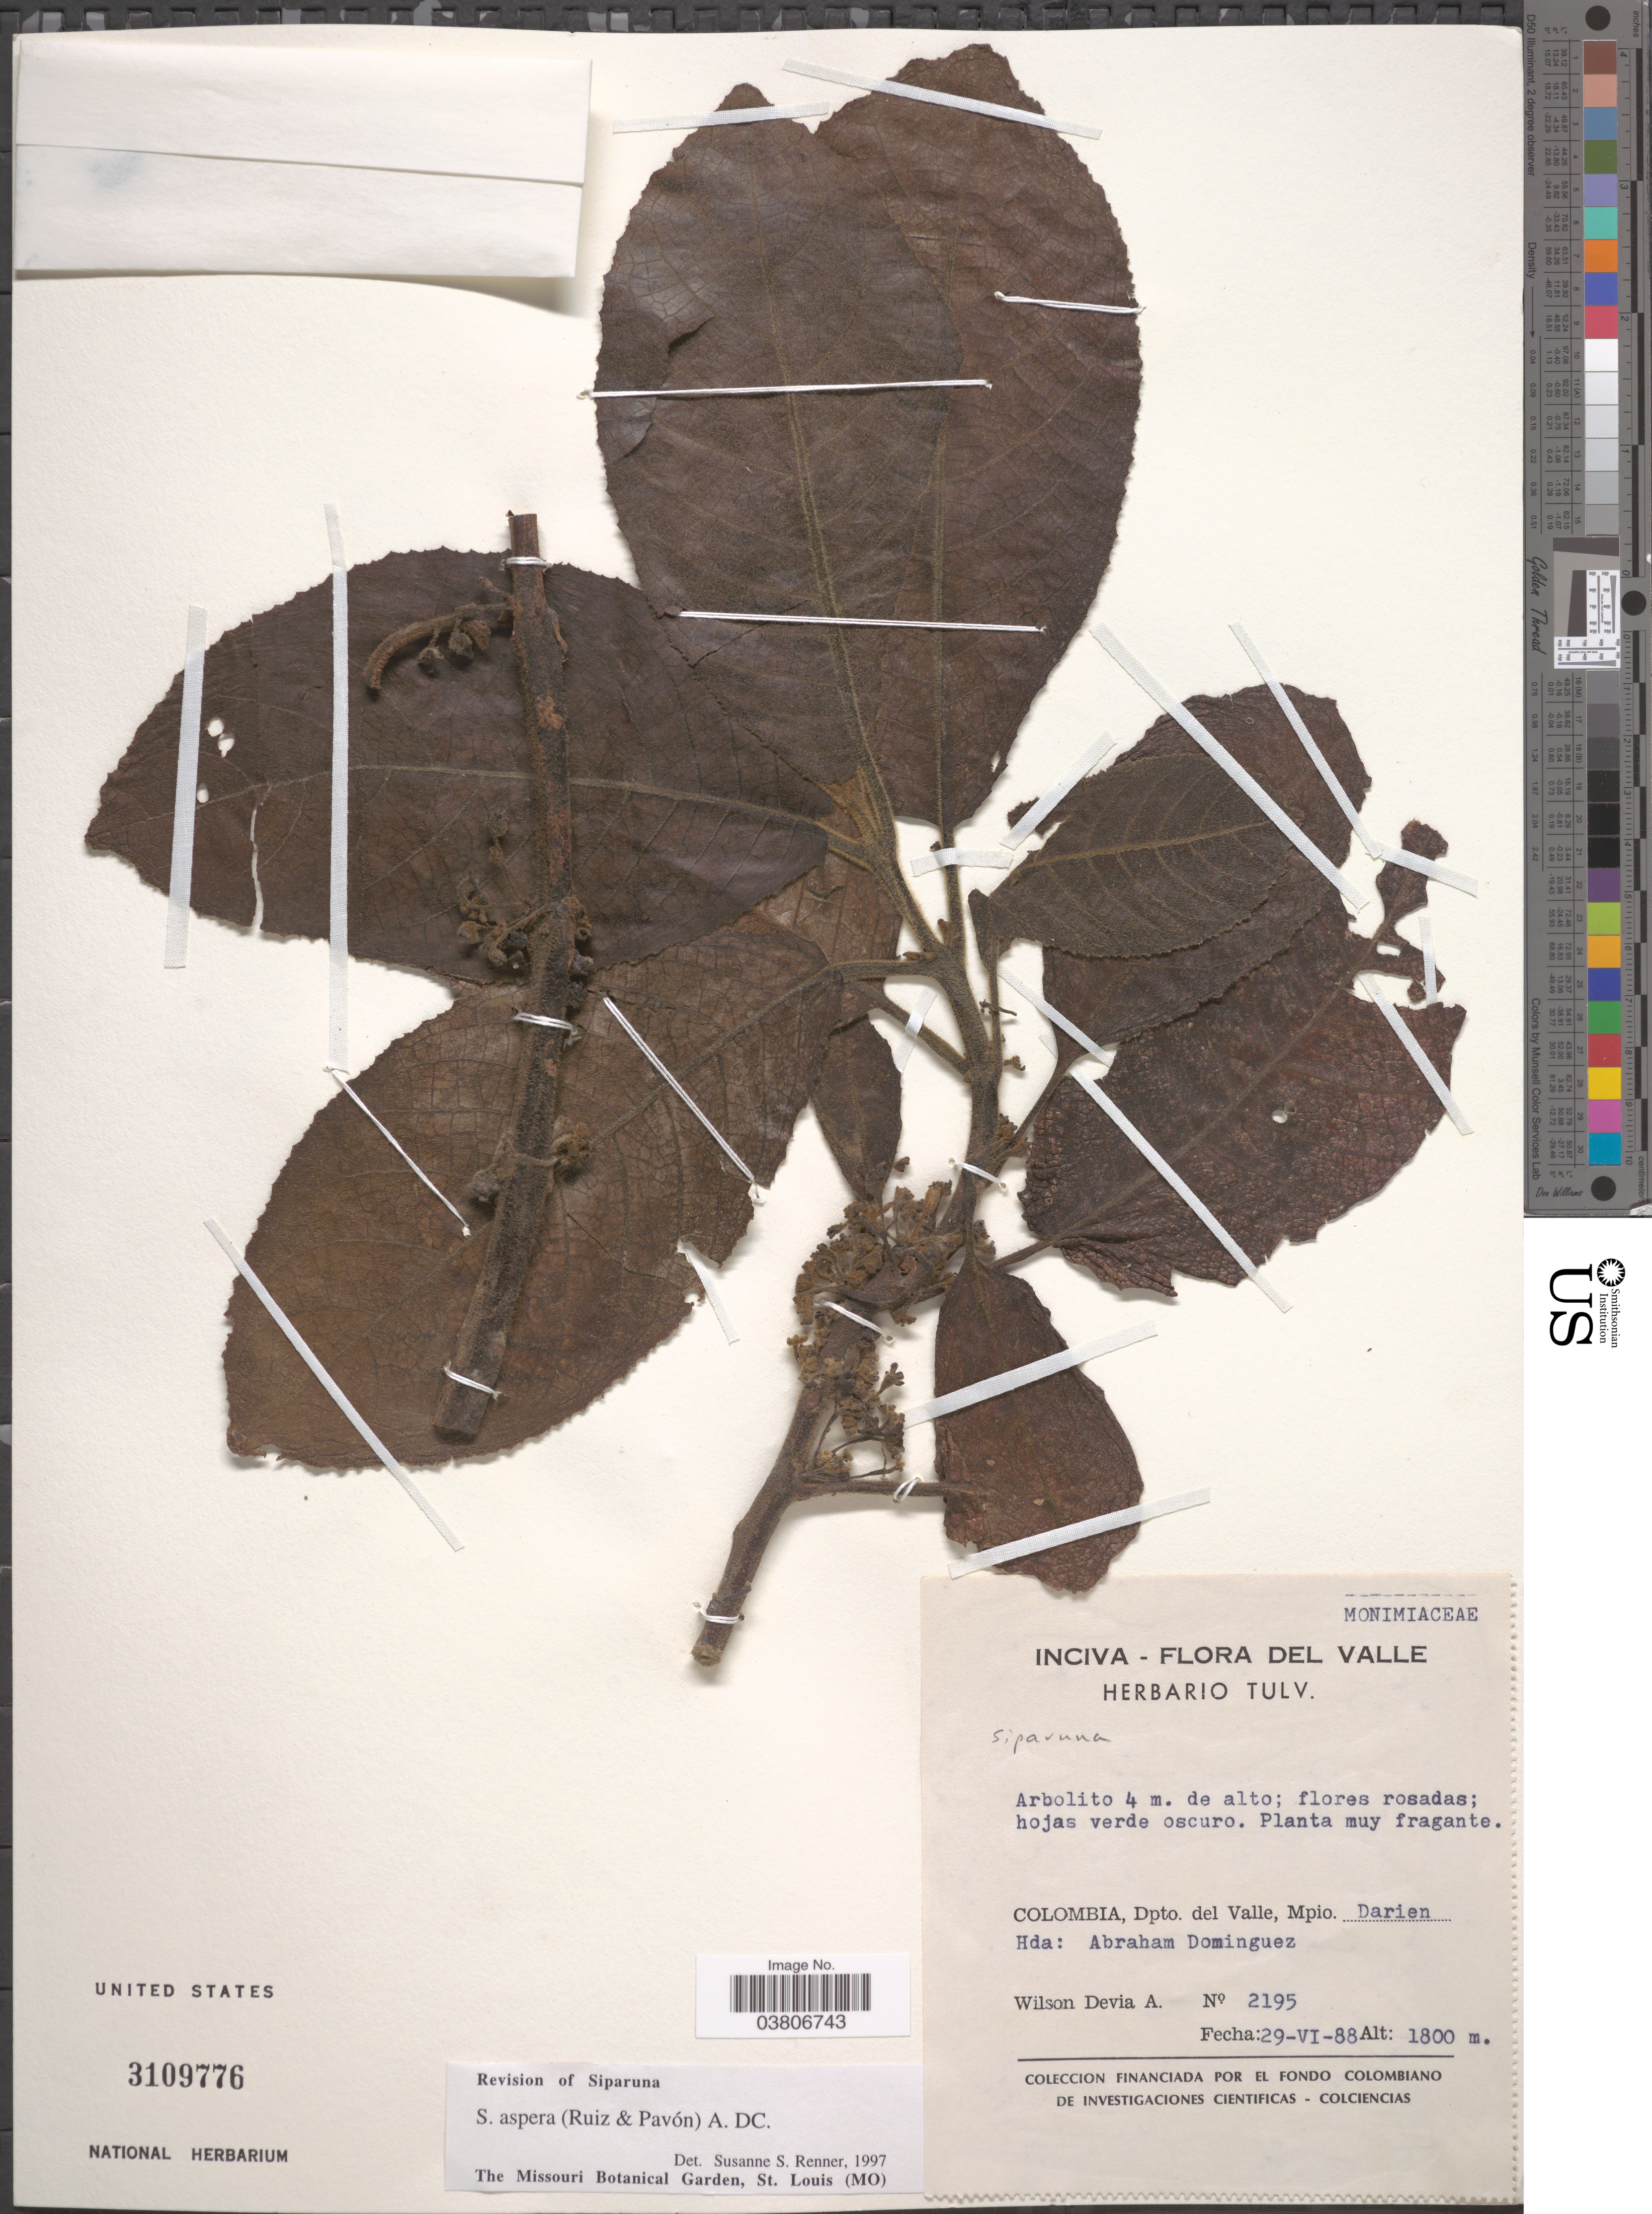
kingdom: Plantae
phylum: Tracheophyta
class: Magnoliopsida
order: Laurales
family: Siparunaceae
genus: Siparuna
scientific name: Siparuna aspera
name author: (Ruiz & Pav.) A. DC.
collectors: W. Devia A.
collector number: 2195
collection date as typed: Transcribed d/m/y: 29/6/88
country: Colombia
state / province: Valle del Cauca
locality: Del Valle. Dpto. del Valle, Mpio. Darien. Hda: Abraham Dominguez.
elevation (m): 1800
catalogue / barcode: US 3109776